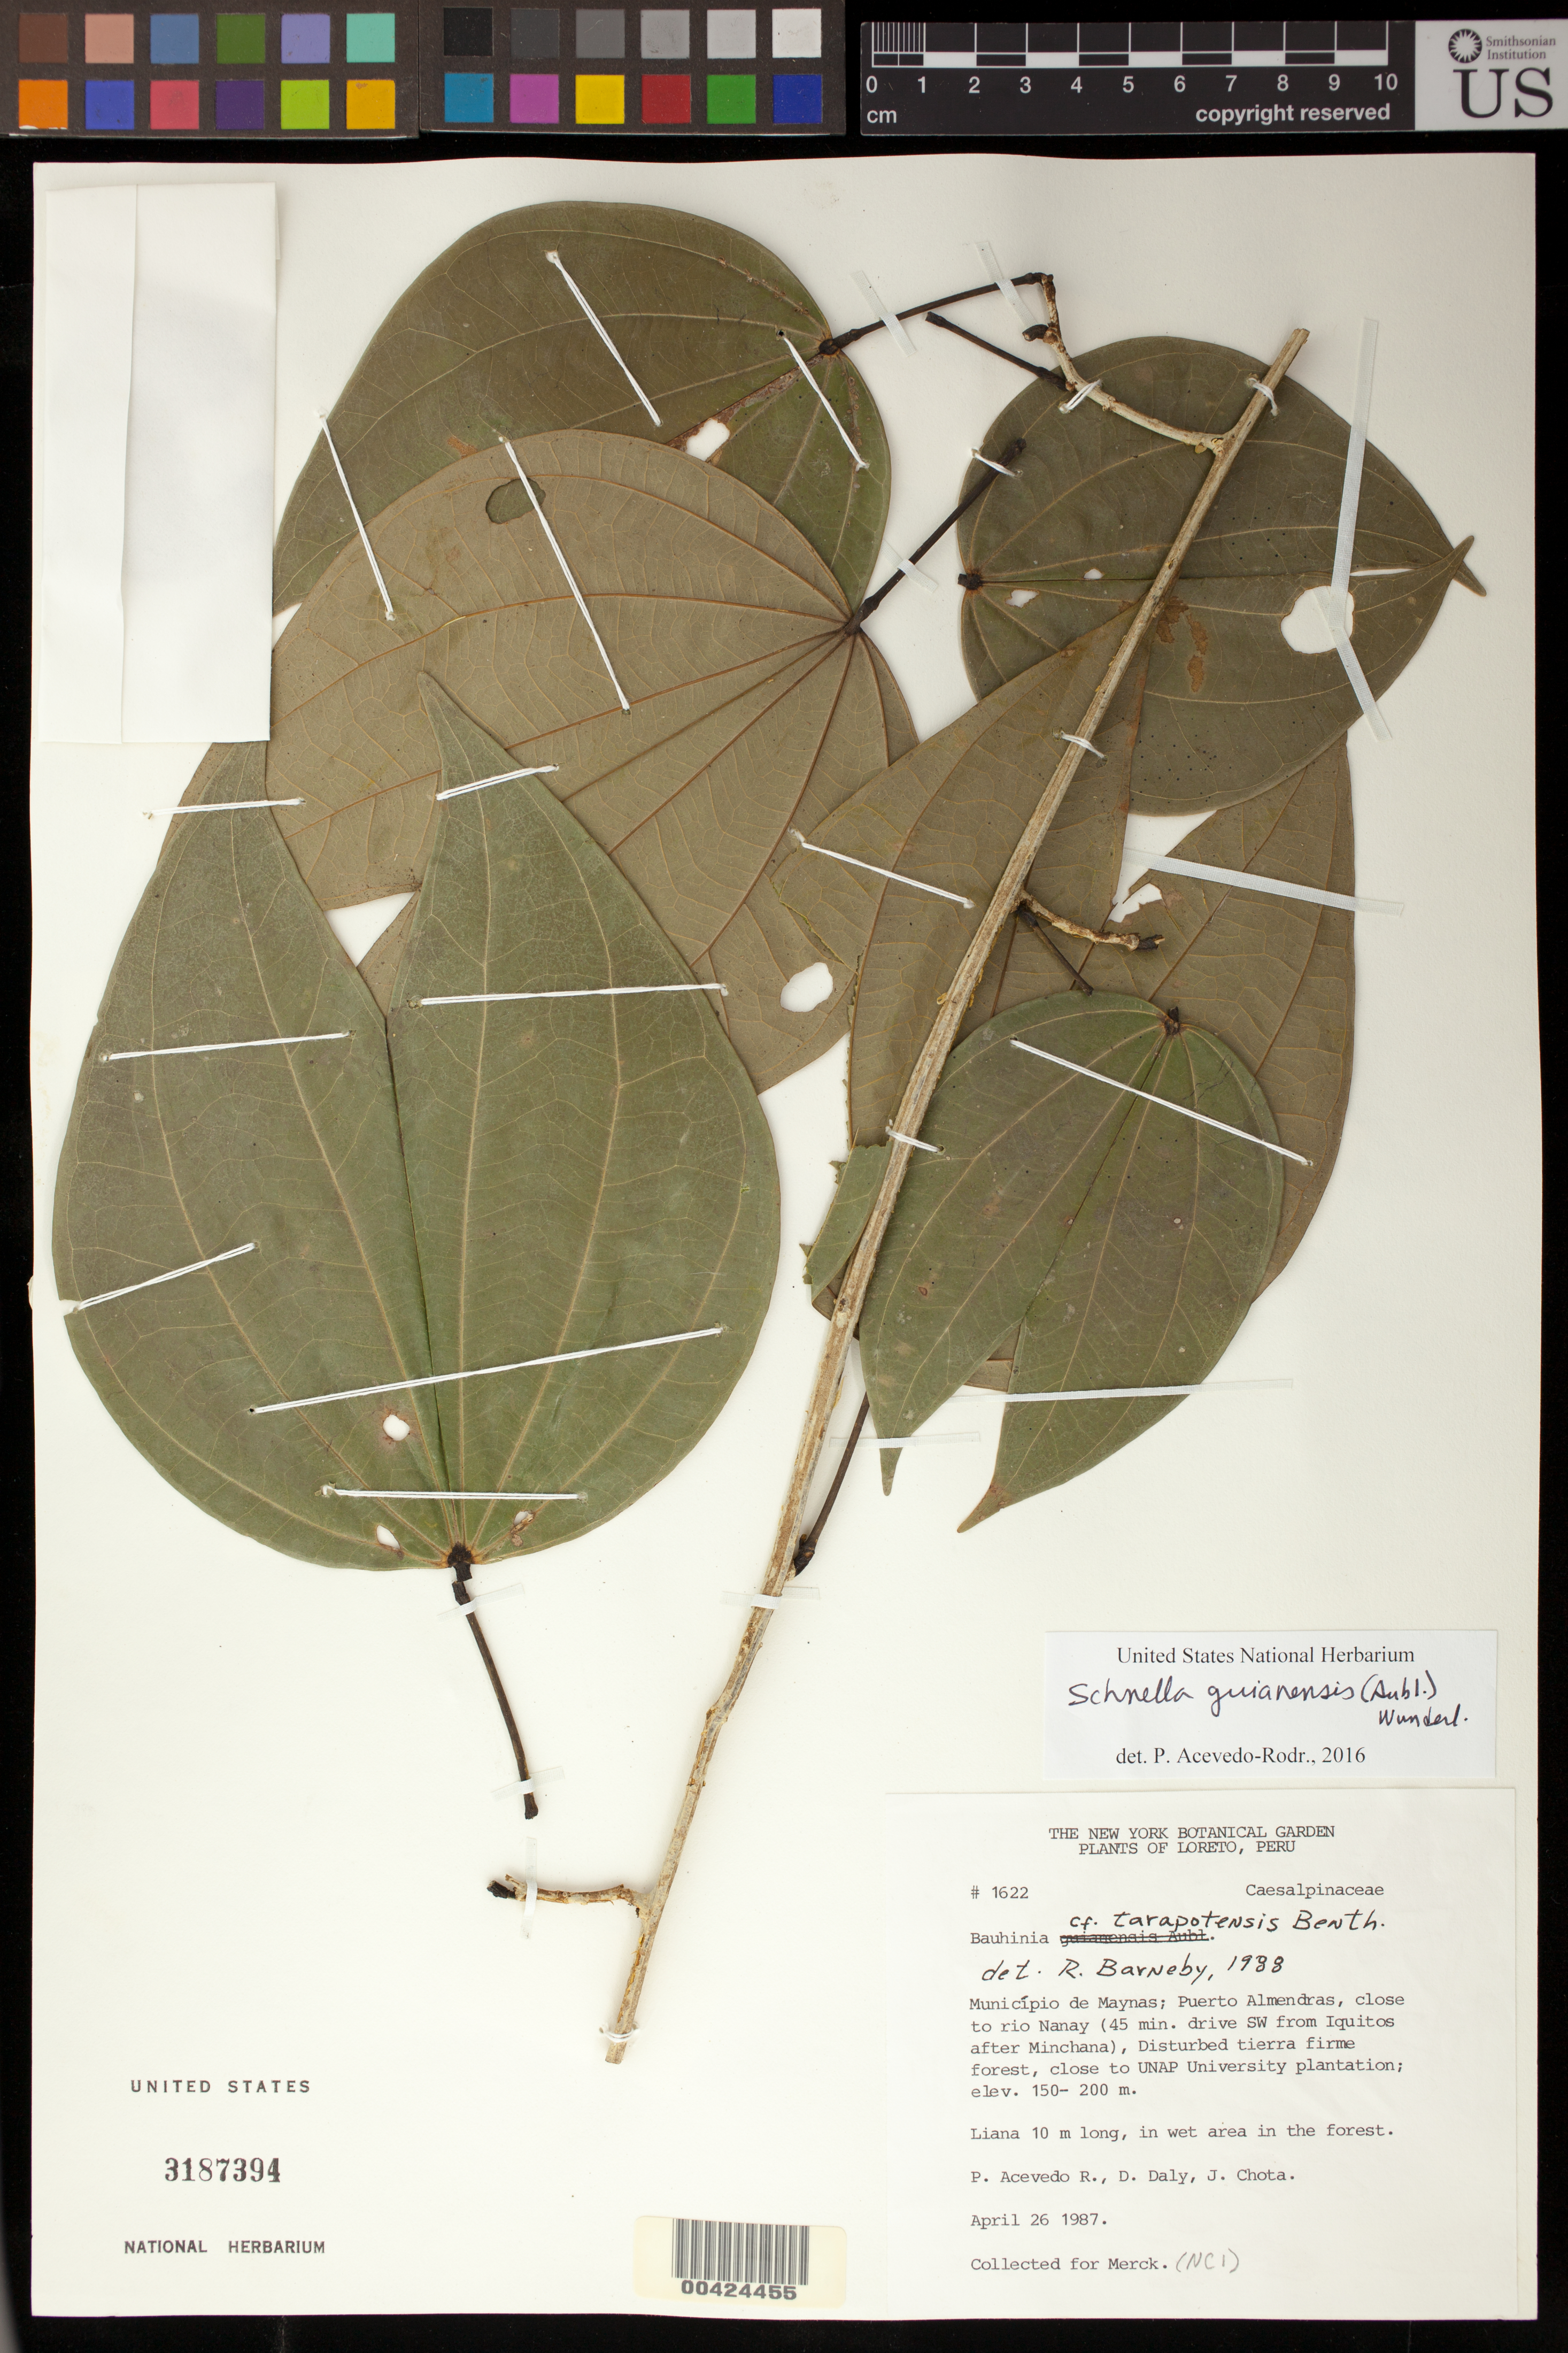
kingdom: Plantae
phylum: Tracheophyta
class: Magnoliopsida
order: Fabales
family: Fabaceae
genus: Bauhinia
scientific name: Bauhinia tarapotensis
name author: Benth.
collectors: P. Acevedo-Rodr., D. C. Daly & J. Chota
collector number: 1622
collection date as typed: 26 Apr 1987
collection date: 1987-04-26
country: Peru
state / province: Loreto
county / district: Maynas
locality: Puerto almendras; close to rio nanay (45 min drive sw from iquitos after minchana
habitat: Disturbed tierra firme forest. In wet area in the forest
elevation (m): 150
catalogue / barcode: US 3187394